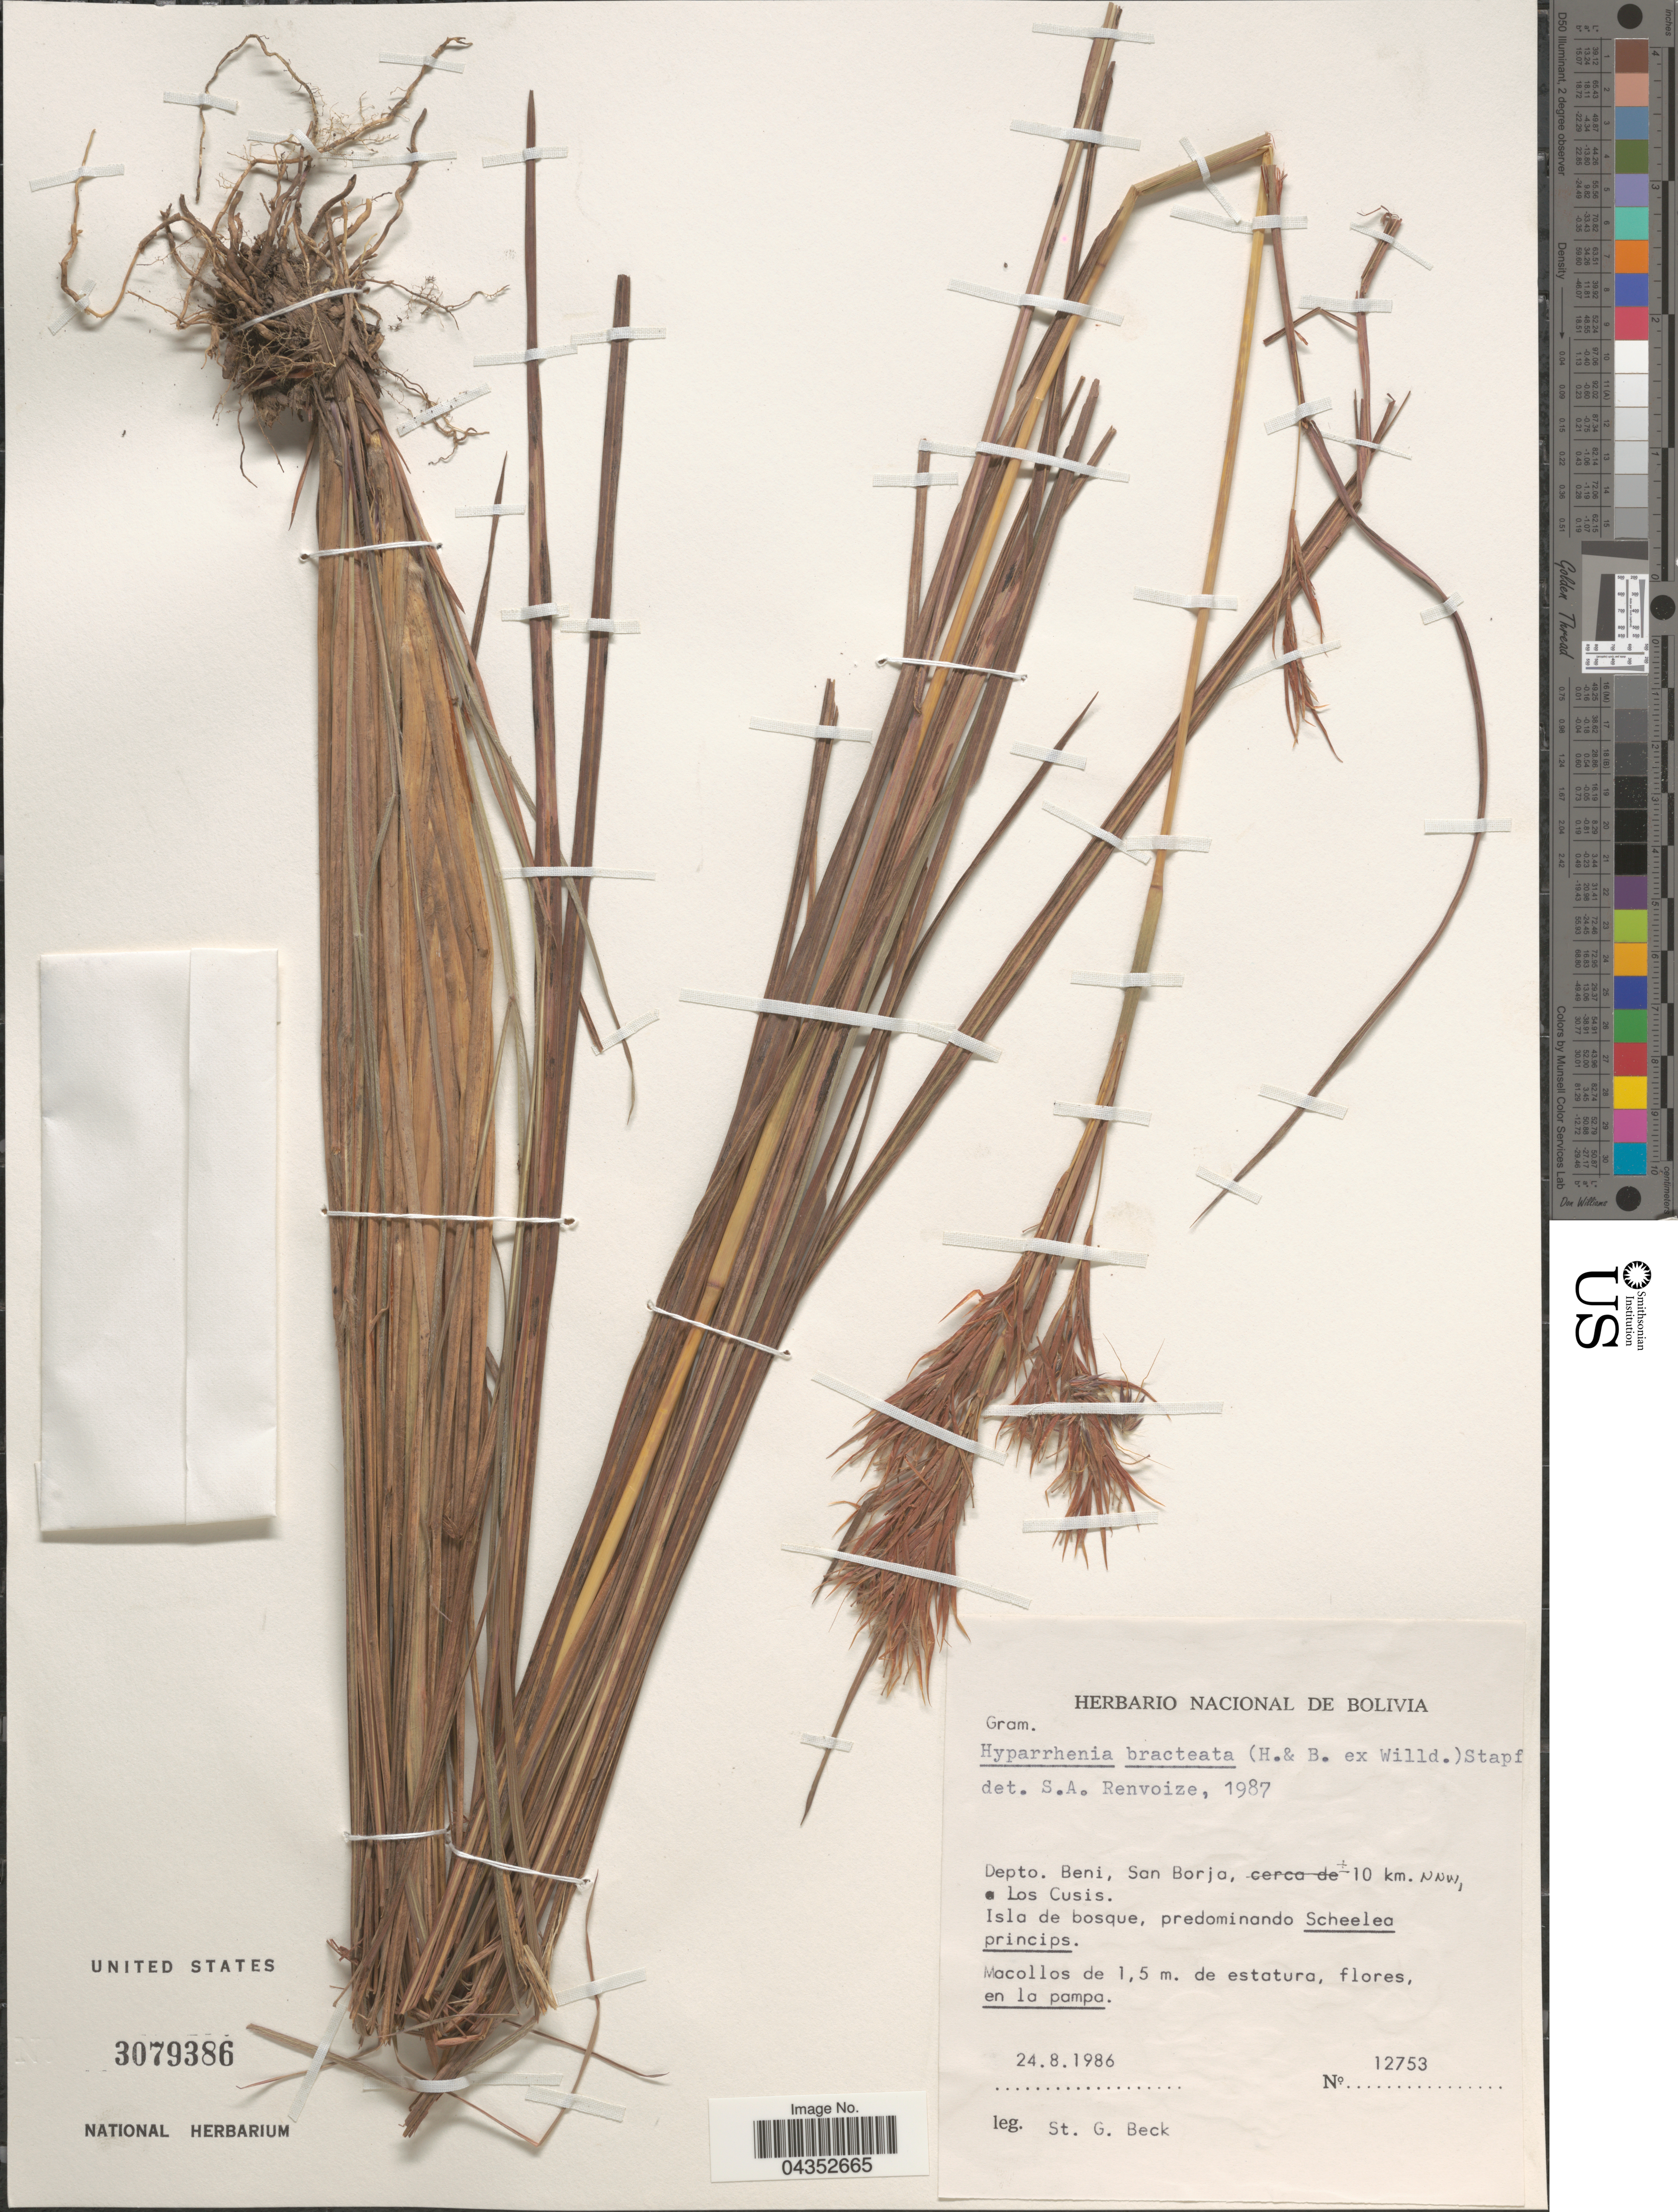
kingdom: Plantae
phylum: Tracheophyta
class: Liliopsida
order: Poales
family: Poaceae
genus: Hyparrhenia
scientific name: Hyparrhenia bracteata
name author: (Humb. & Bonpl.) Stapf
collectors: S. G. Beck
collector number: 12753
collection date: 1986-08-24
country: Bolivia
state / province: Beni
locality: Depto. Beni, San Borja, ± 10 km. NNW, Los Cusis.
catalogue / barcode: US 3079386